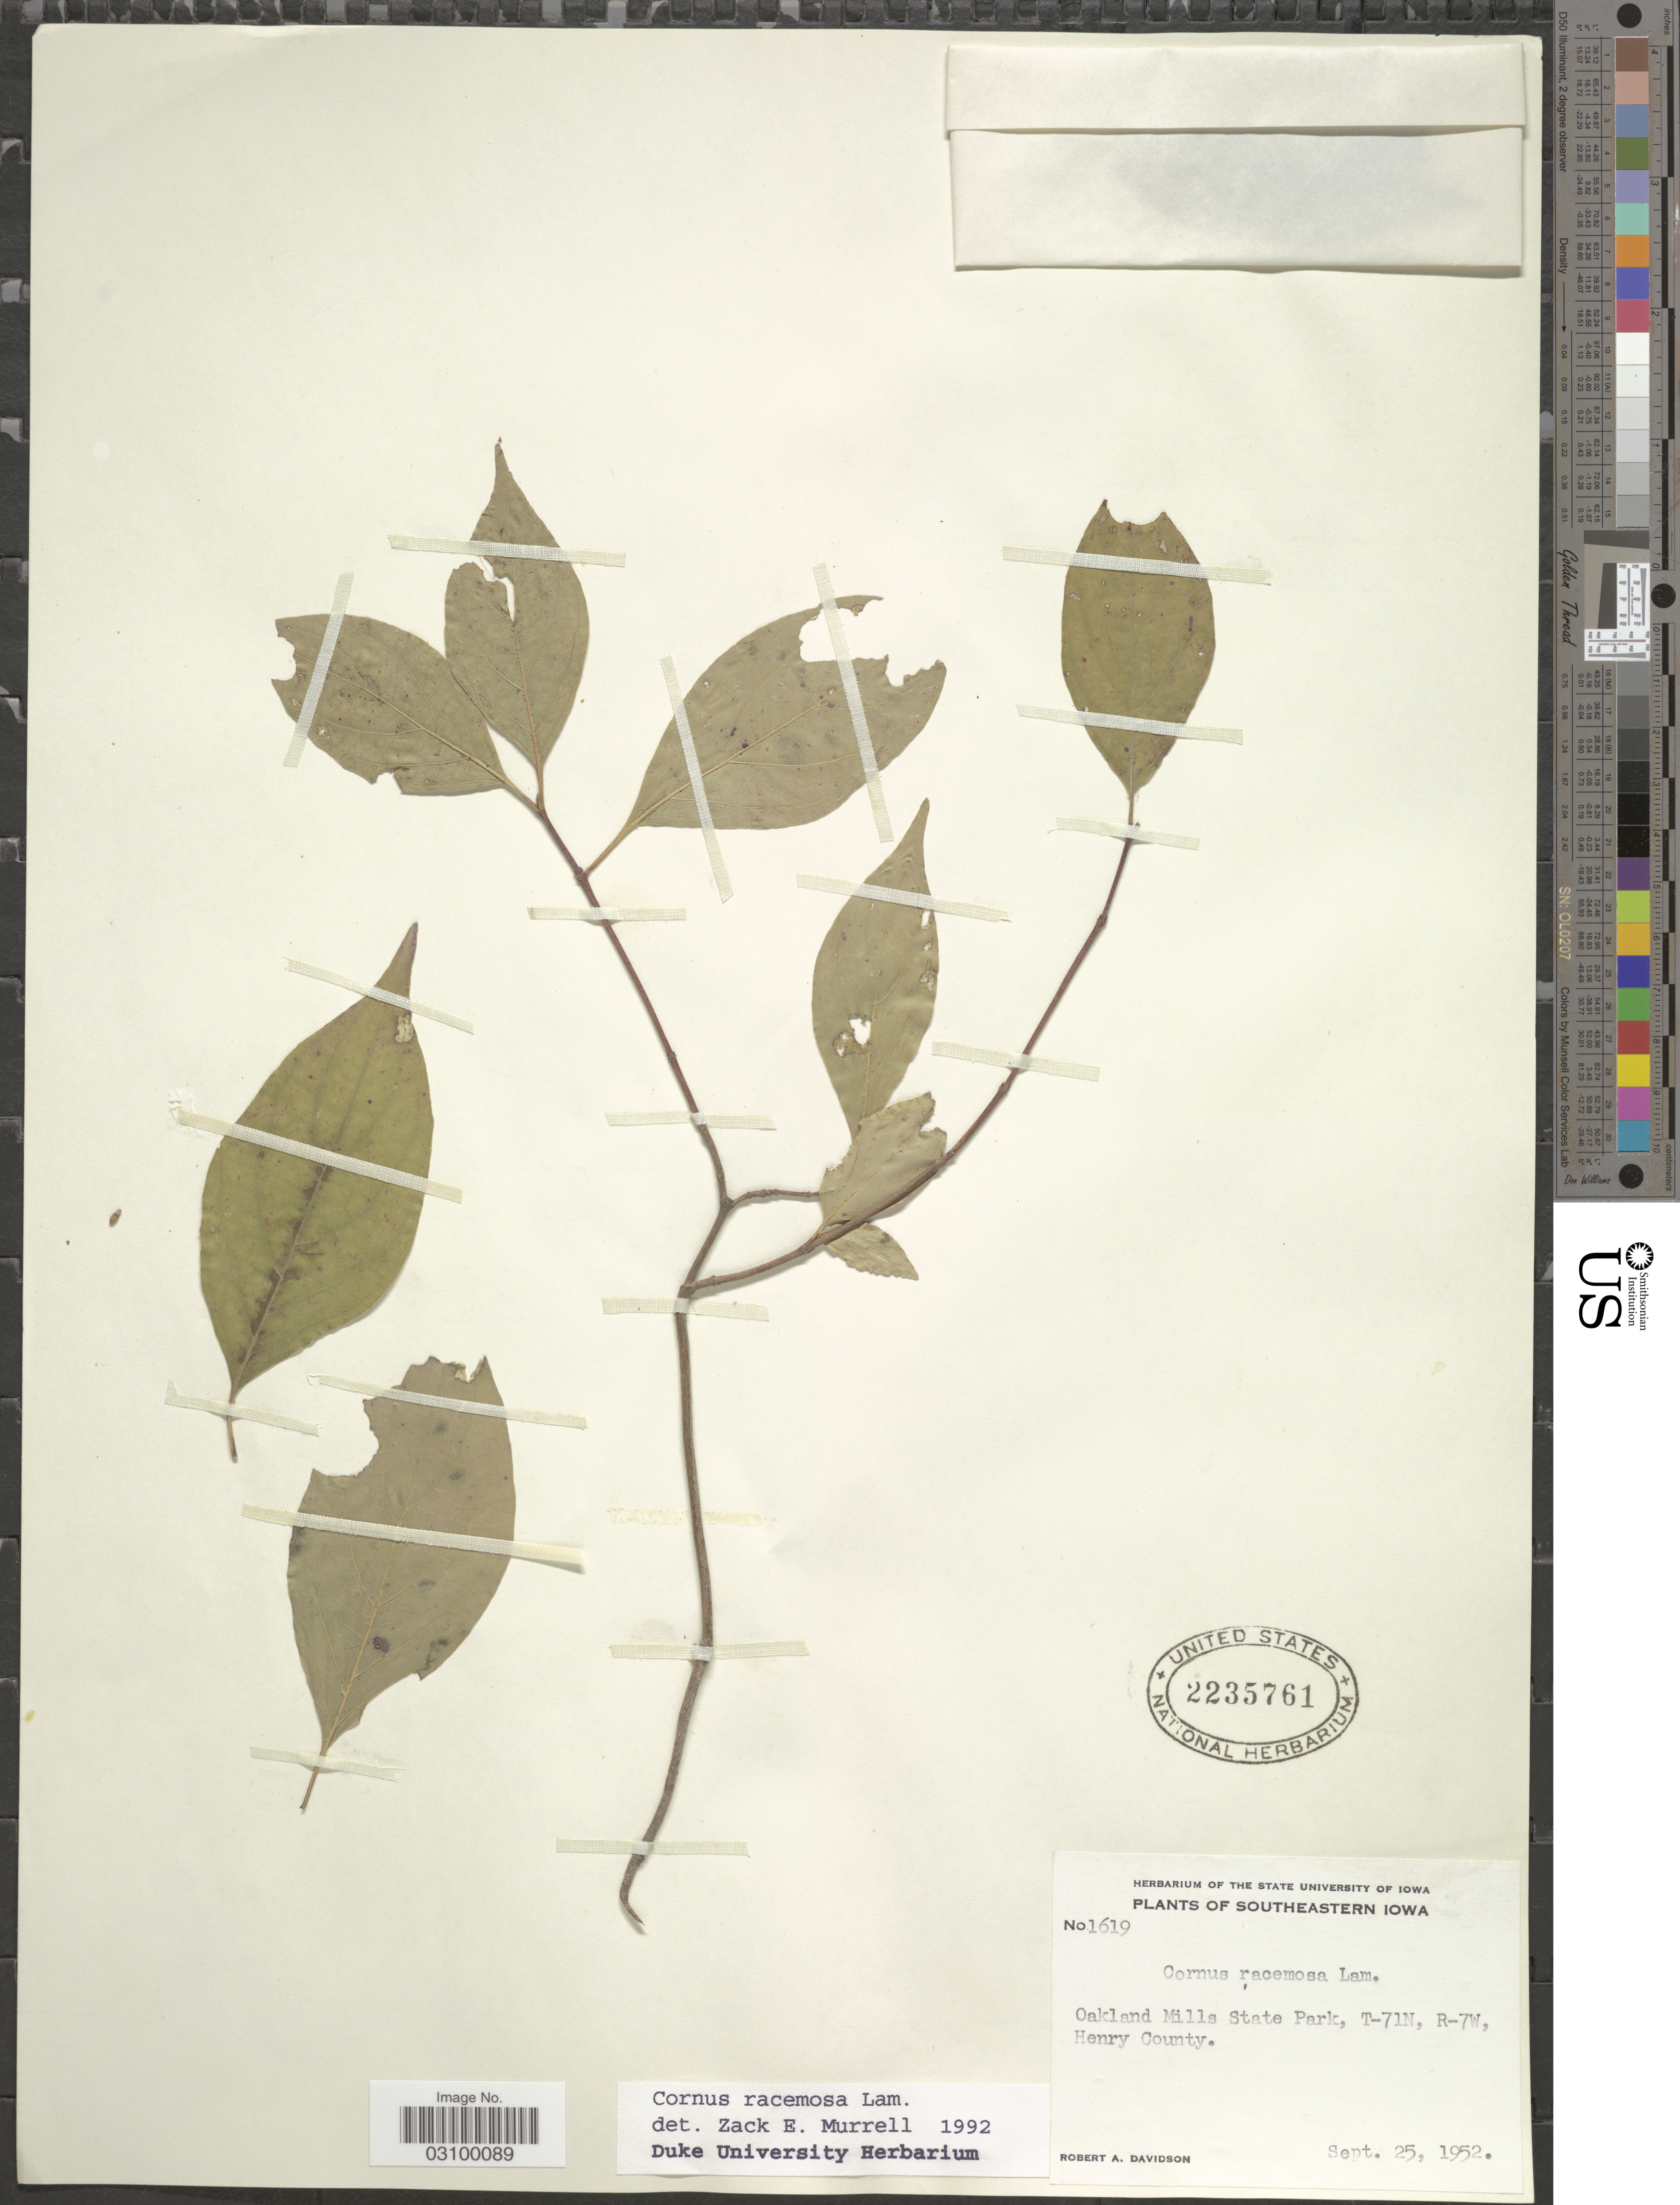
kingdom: Plantae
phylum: Tracheophyta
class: Magnoliopsida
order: Cornales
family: Cornaceae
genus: Cornus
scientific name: Cornus racemosa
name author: Lam.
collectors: R. A. Davidson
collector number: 1619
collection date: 1952-09-25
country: United States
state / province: Iowa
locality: Southeastern Iowa. Oakland Mills State Park, T-71N, R-7W, Henry County.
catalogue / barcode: US 2235761